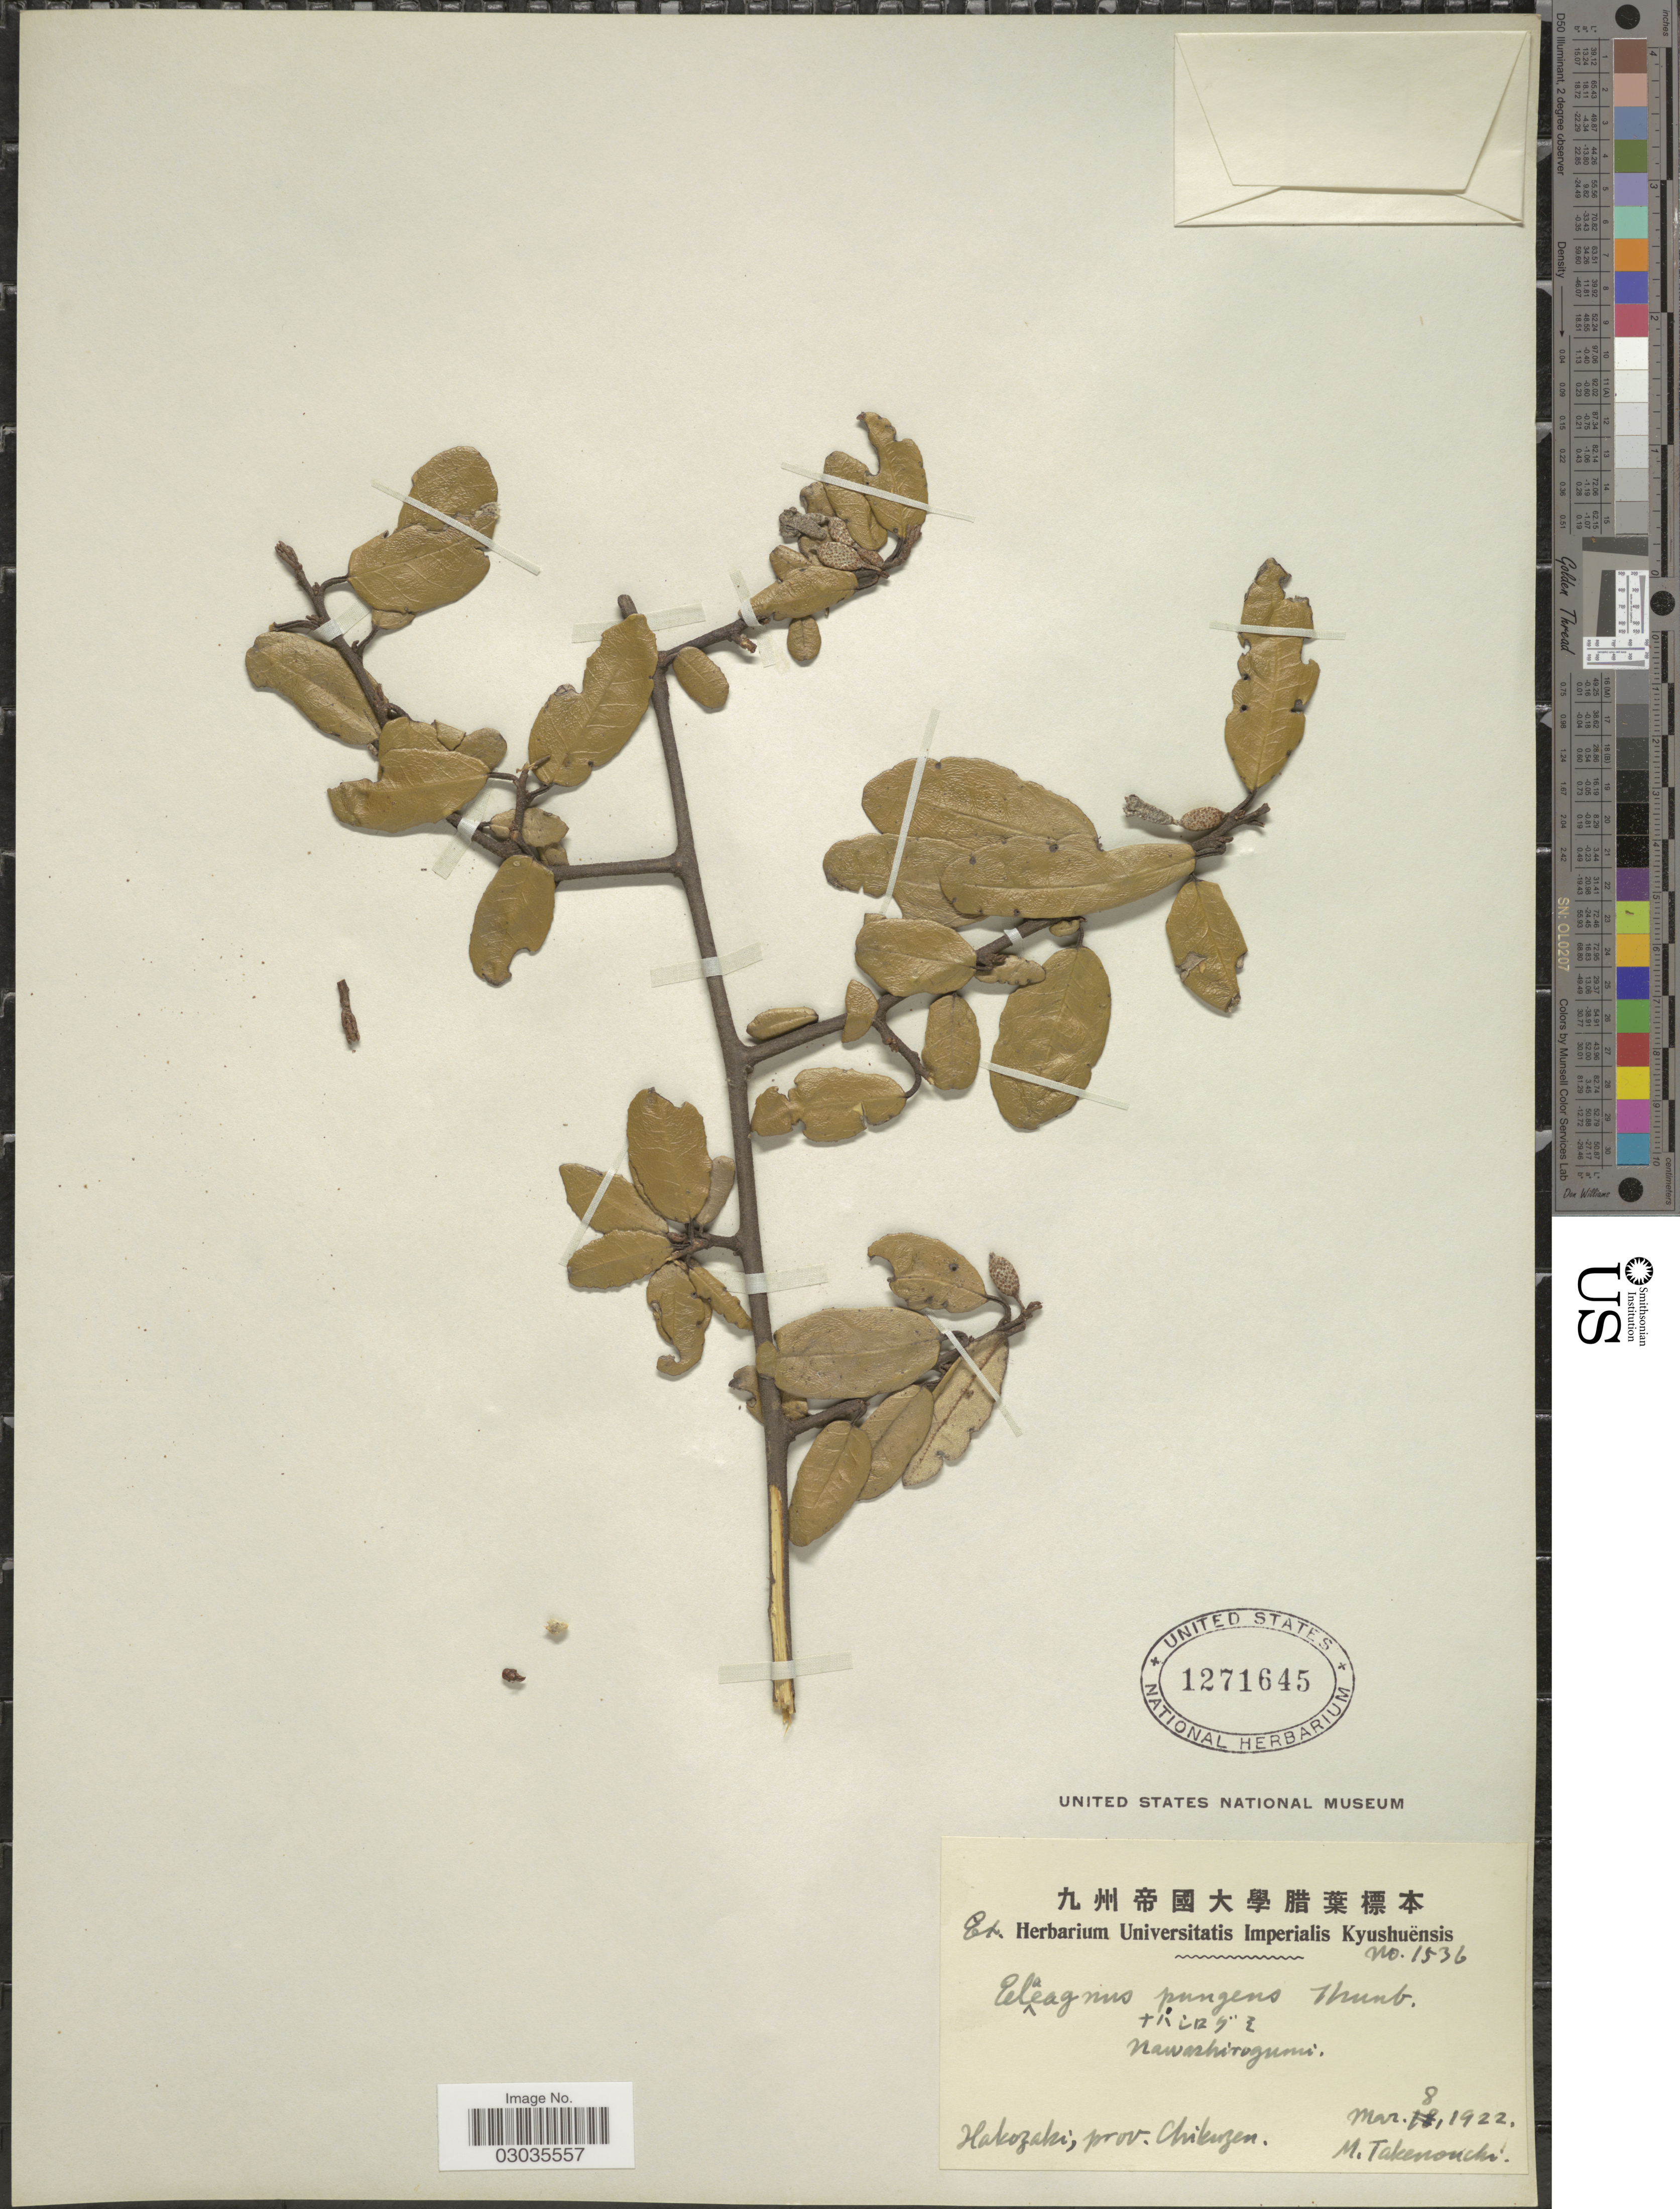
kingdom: Plantae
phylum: Tracheophyta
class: Magnoliopsida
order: Rosales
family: Elaeagnaceae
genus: Elaeagnus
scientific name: Elaeagnus pungens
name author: Thunb.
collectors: M. Takenouchi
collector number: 1536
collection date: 1922-03-08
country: Japan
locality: Nawashirogumi. Hakozaki; prov. Chikuzen.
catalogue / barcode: US 1271645